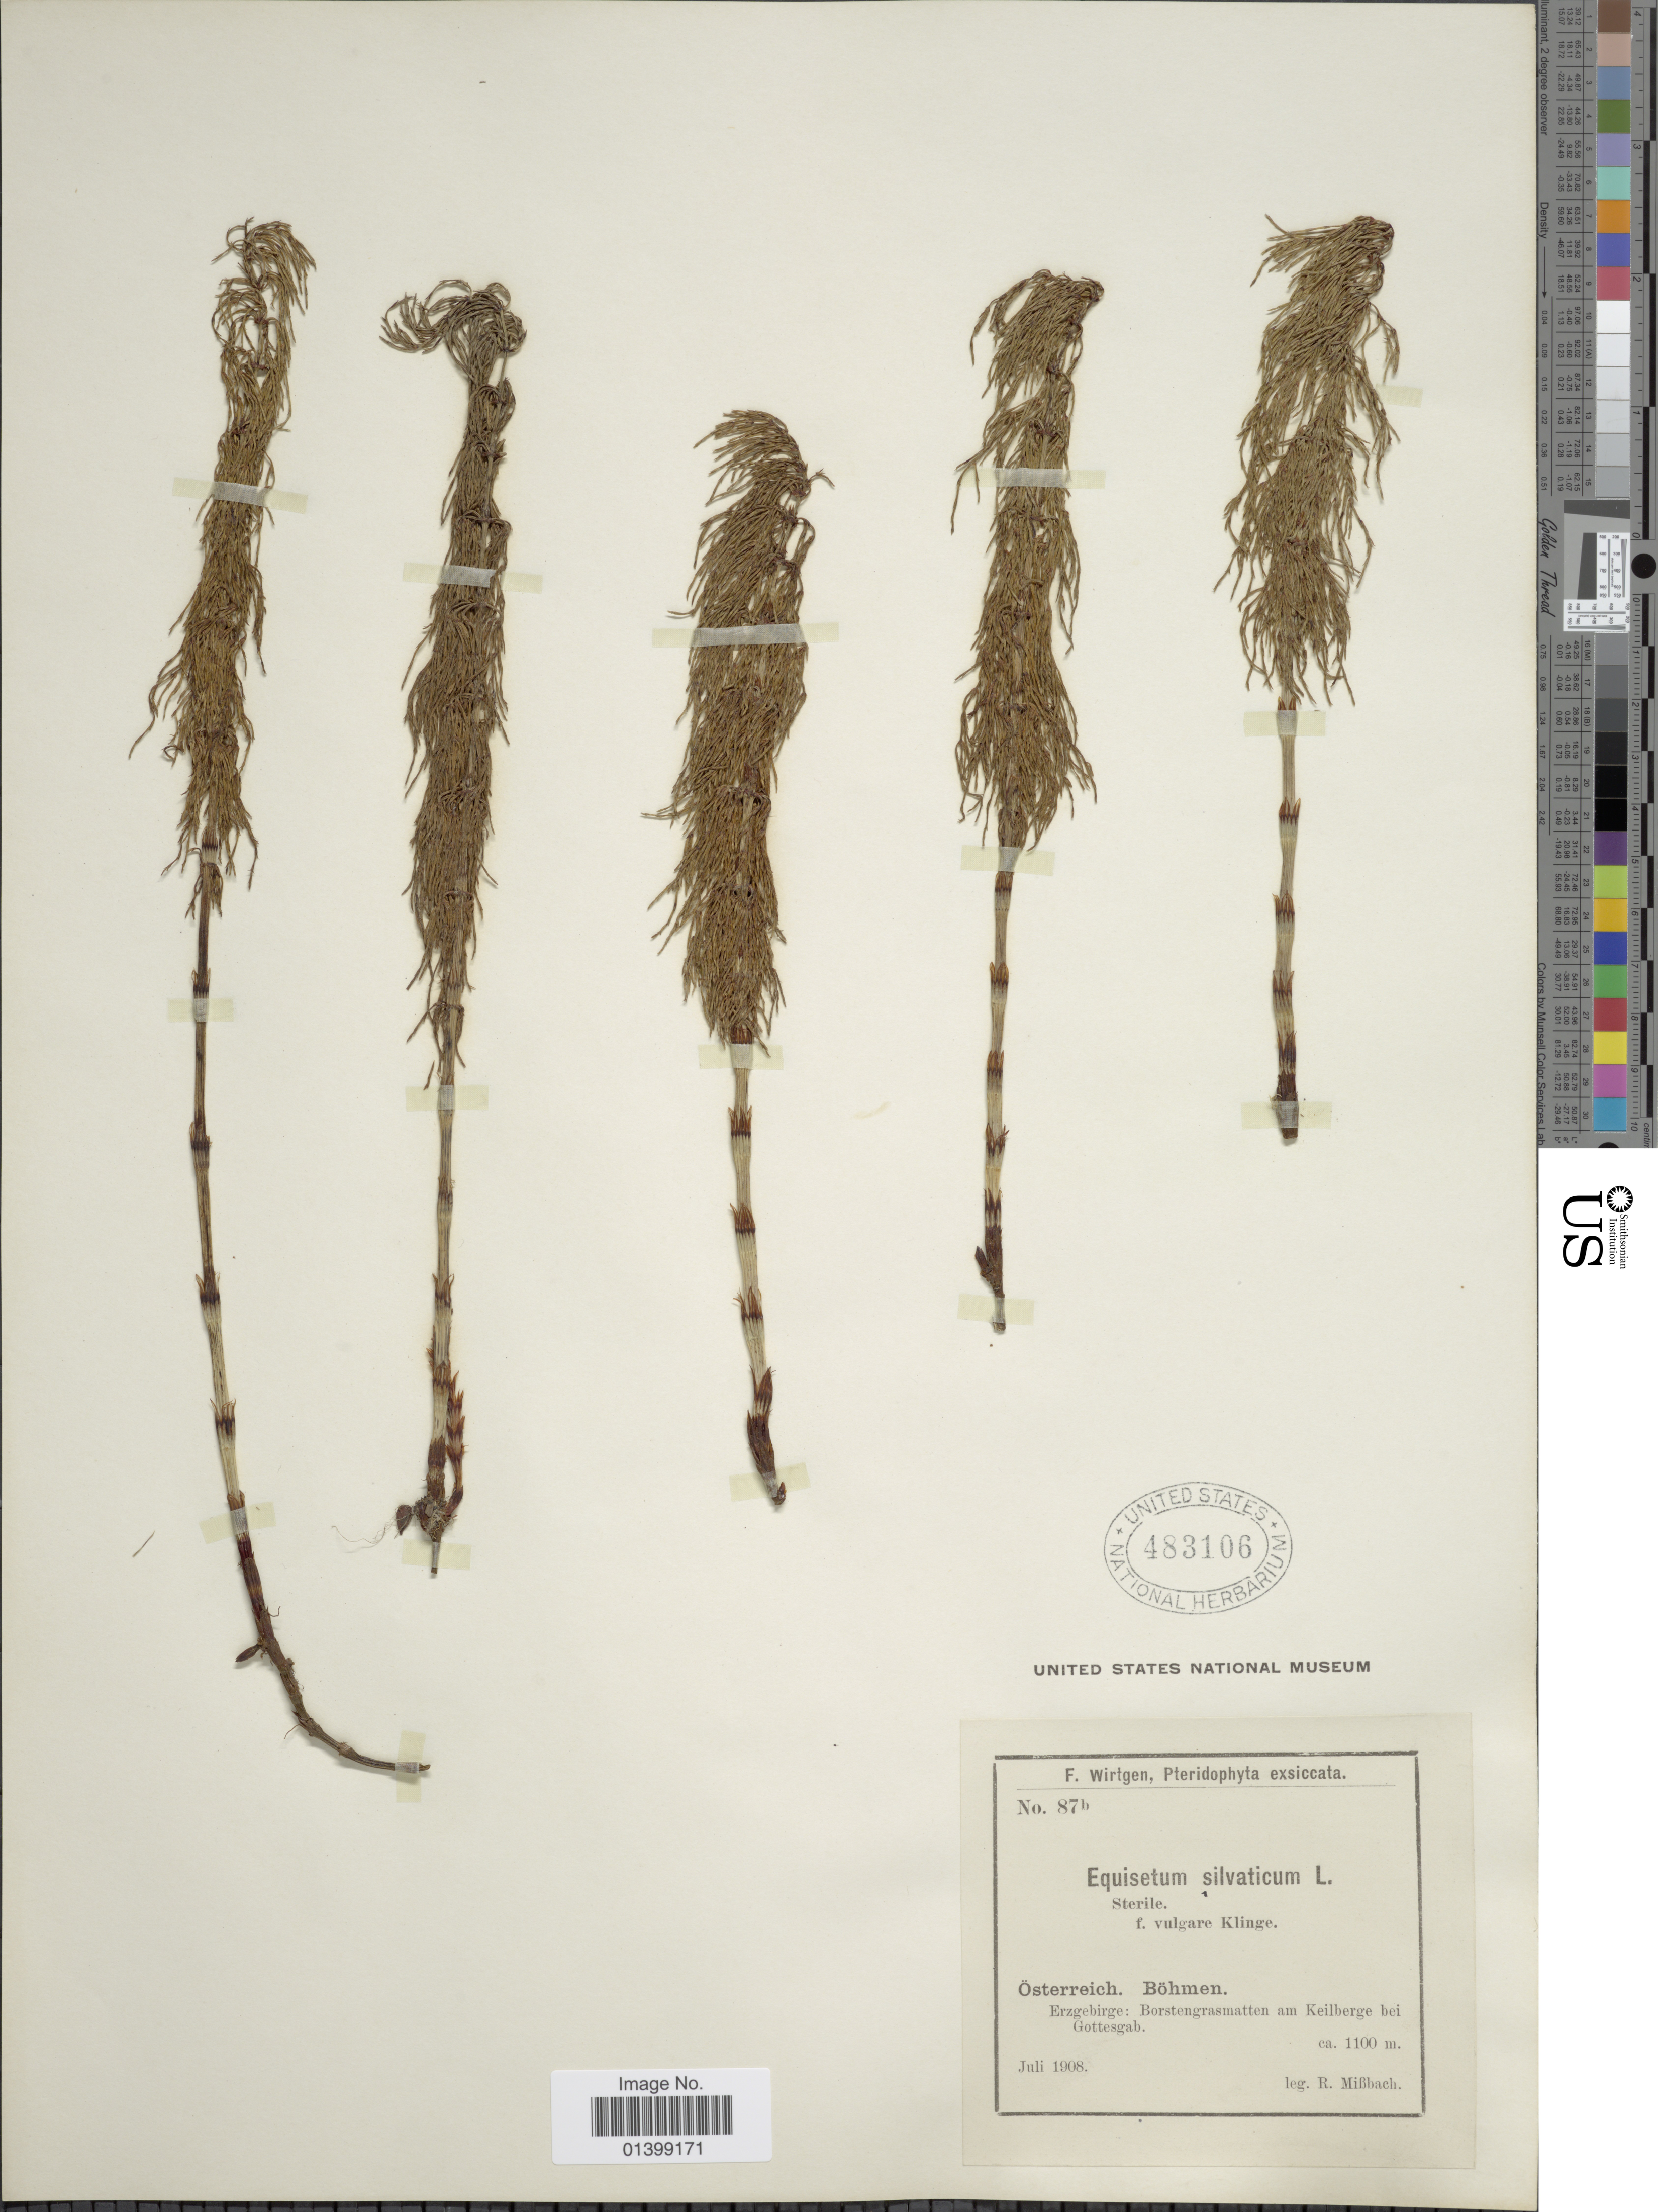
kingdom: Plantae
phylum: Tracheophyta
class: Polypodiopsida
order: Equisetales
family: Equisetaceae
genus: Equisetum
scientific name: Equisetum sylvaticum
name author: L.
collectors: R. Missbach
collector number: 87b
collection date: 1908-07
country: Austria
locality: Österreich, Böhmen,Erzgebirge: Borstengrasmatten am Keilberge bei Gottesgab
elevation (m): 1100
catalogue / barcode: US 483106